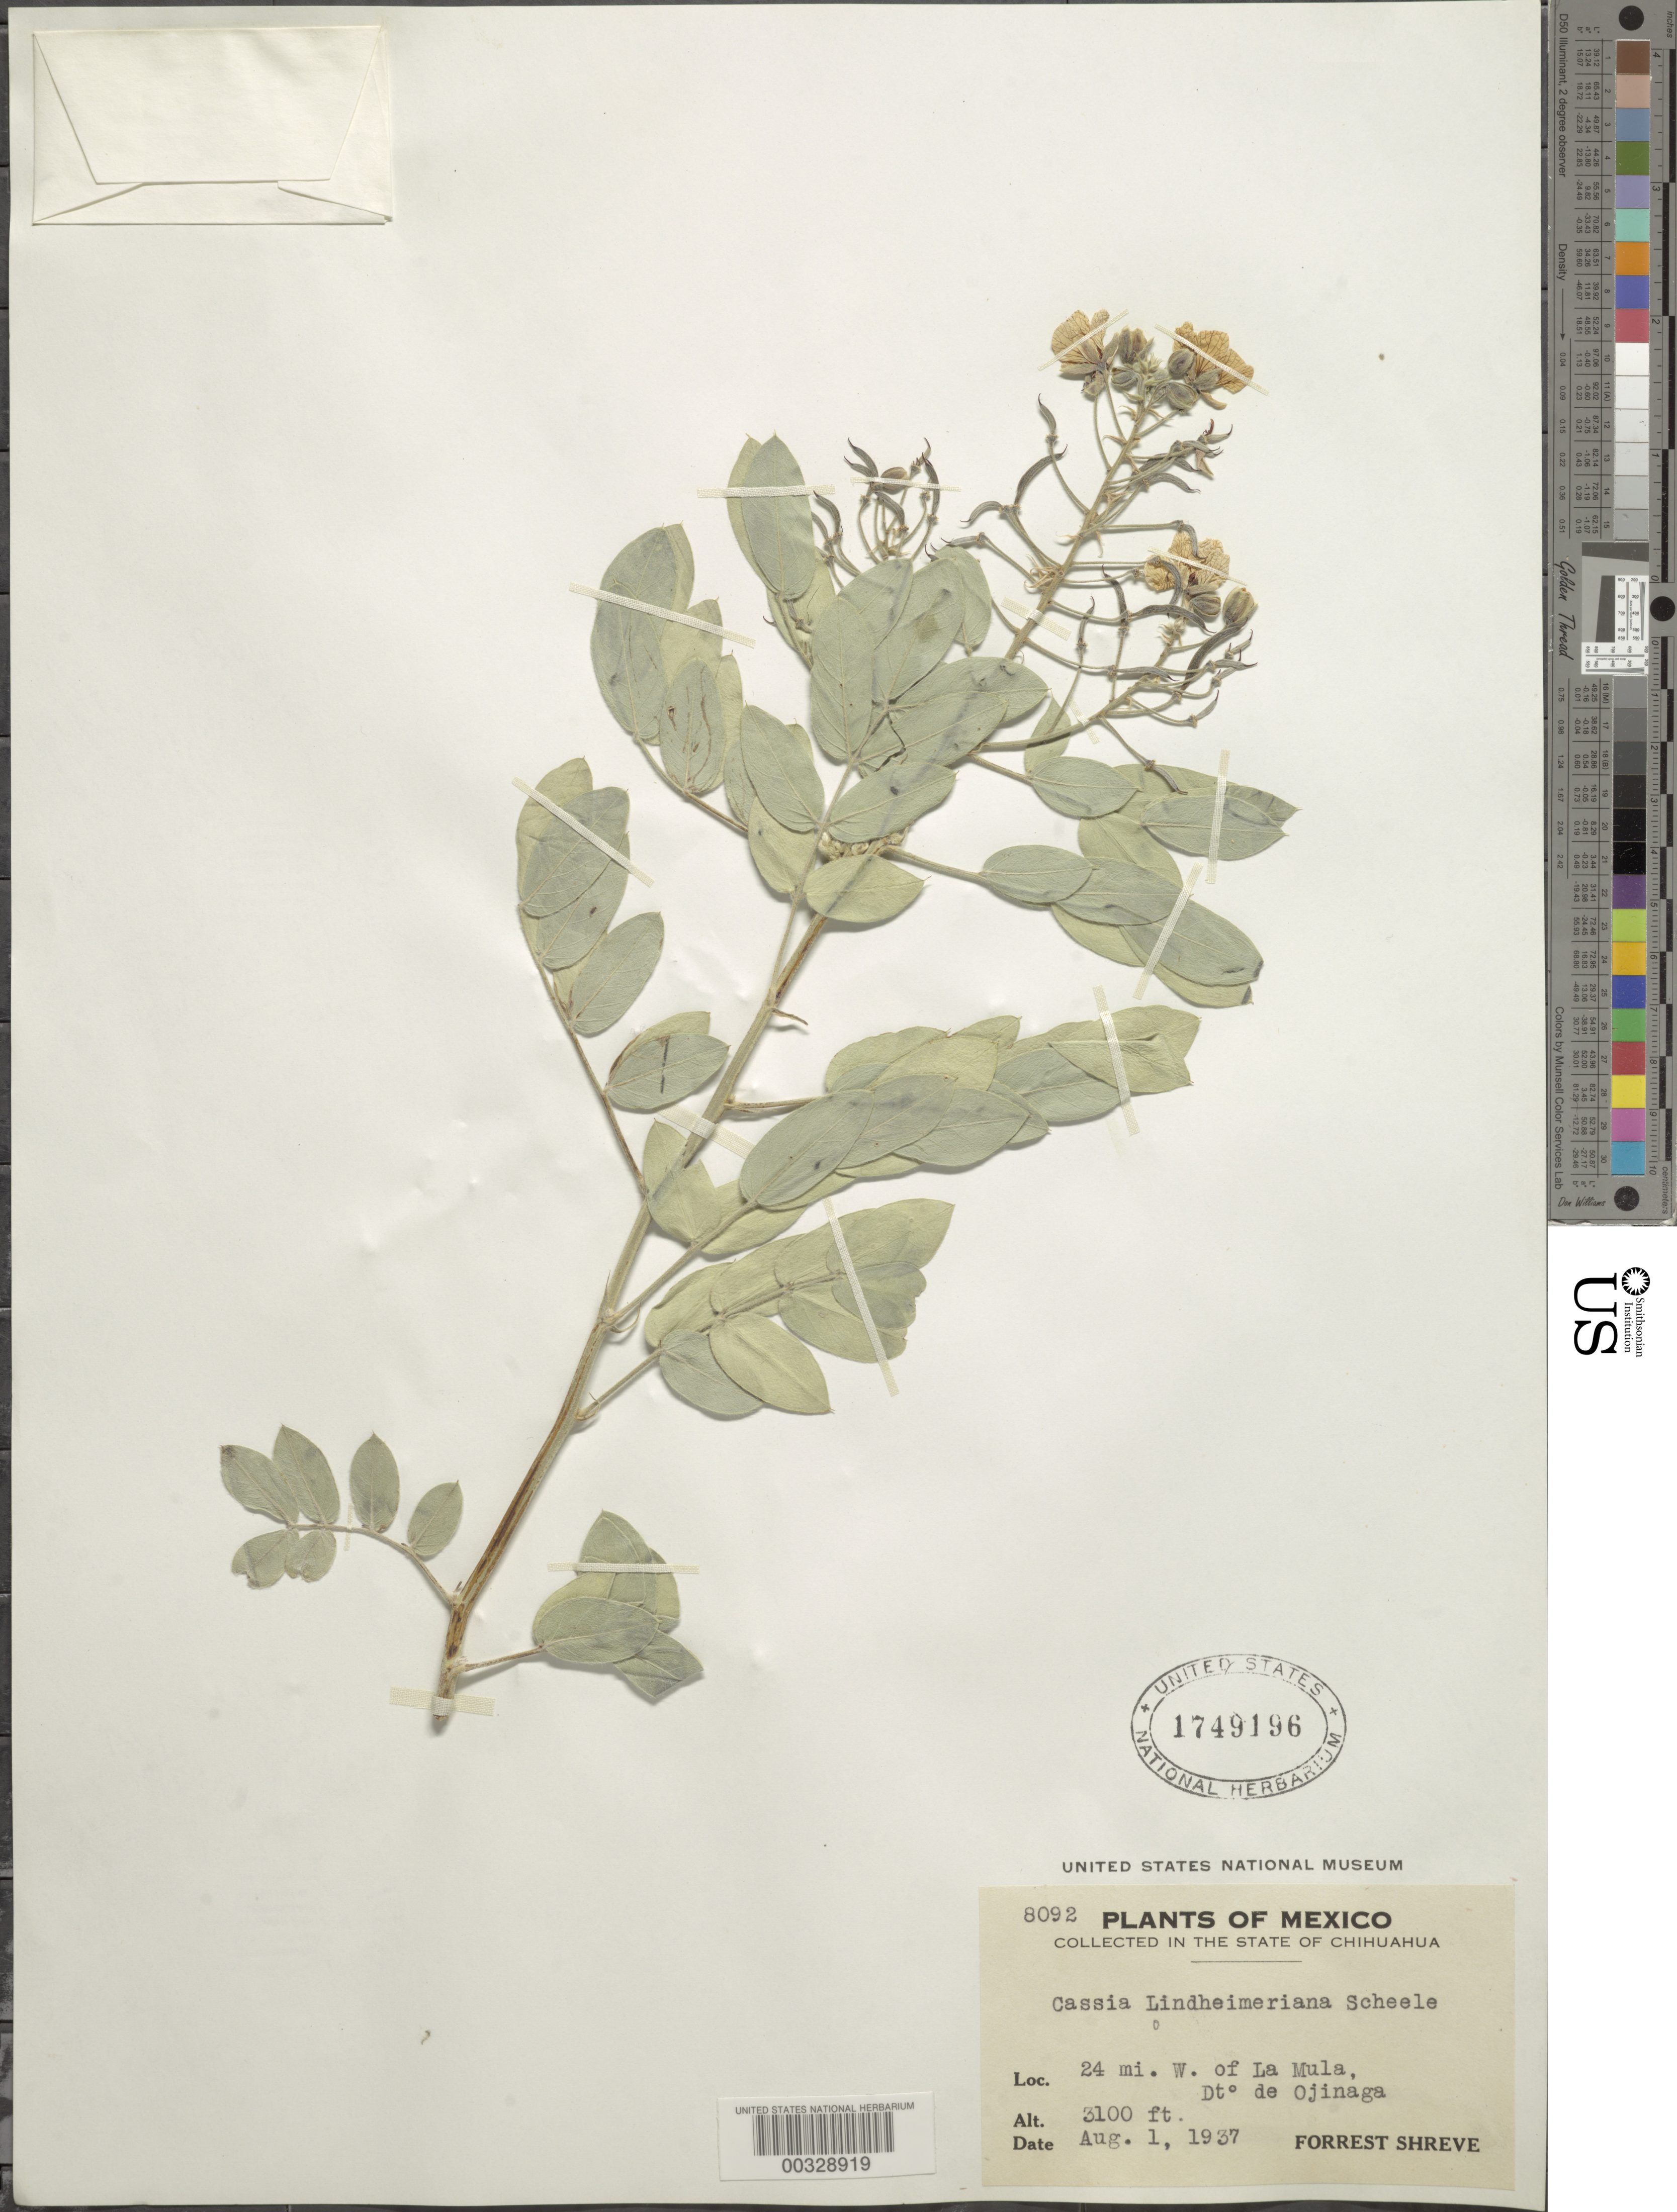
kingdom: Plantae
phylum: Tracheophyta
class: Magnoliopsida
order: Fabales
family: Fabaceae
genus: Senna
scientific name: Senna lindheimeriana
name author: (Scheele) H.S. Irwin & Barneby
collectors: F. Shreve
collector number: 8092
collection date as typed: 01 Aug 1937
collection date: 1937-08-01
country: Mexico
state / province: Chihuahua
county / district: Ojinaga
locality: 24 mi W of La Mula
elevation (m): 945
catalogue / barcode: US 1749196